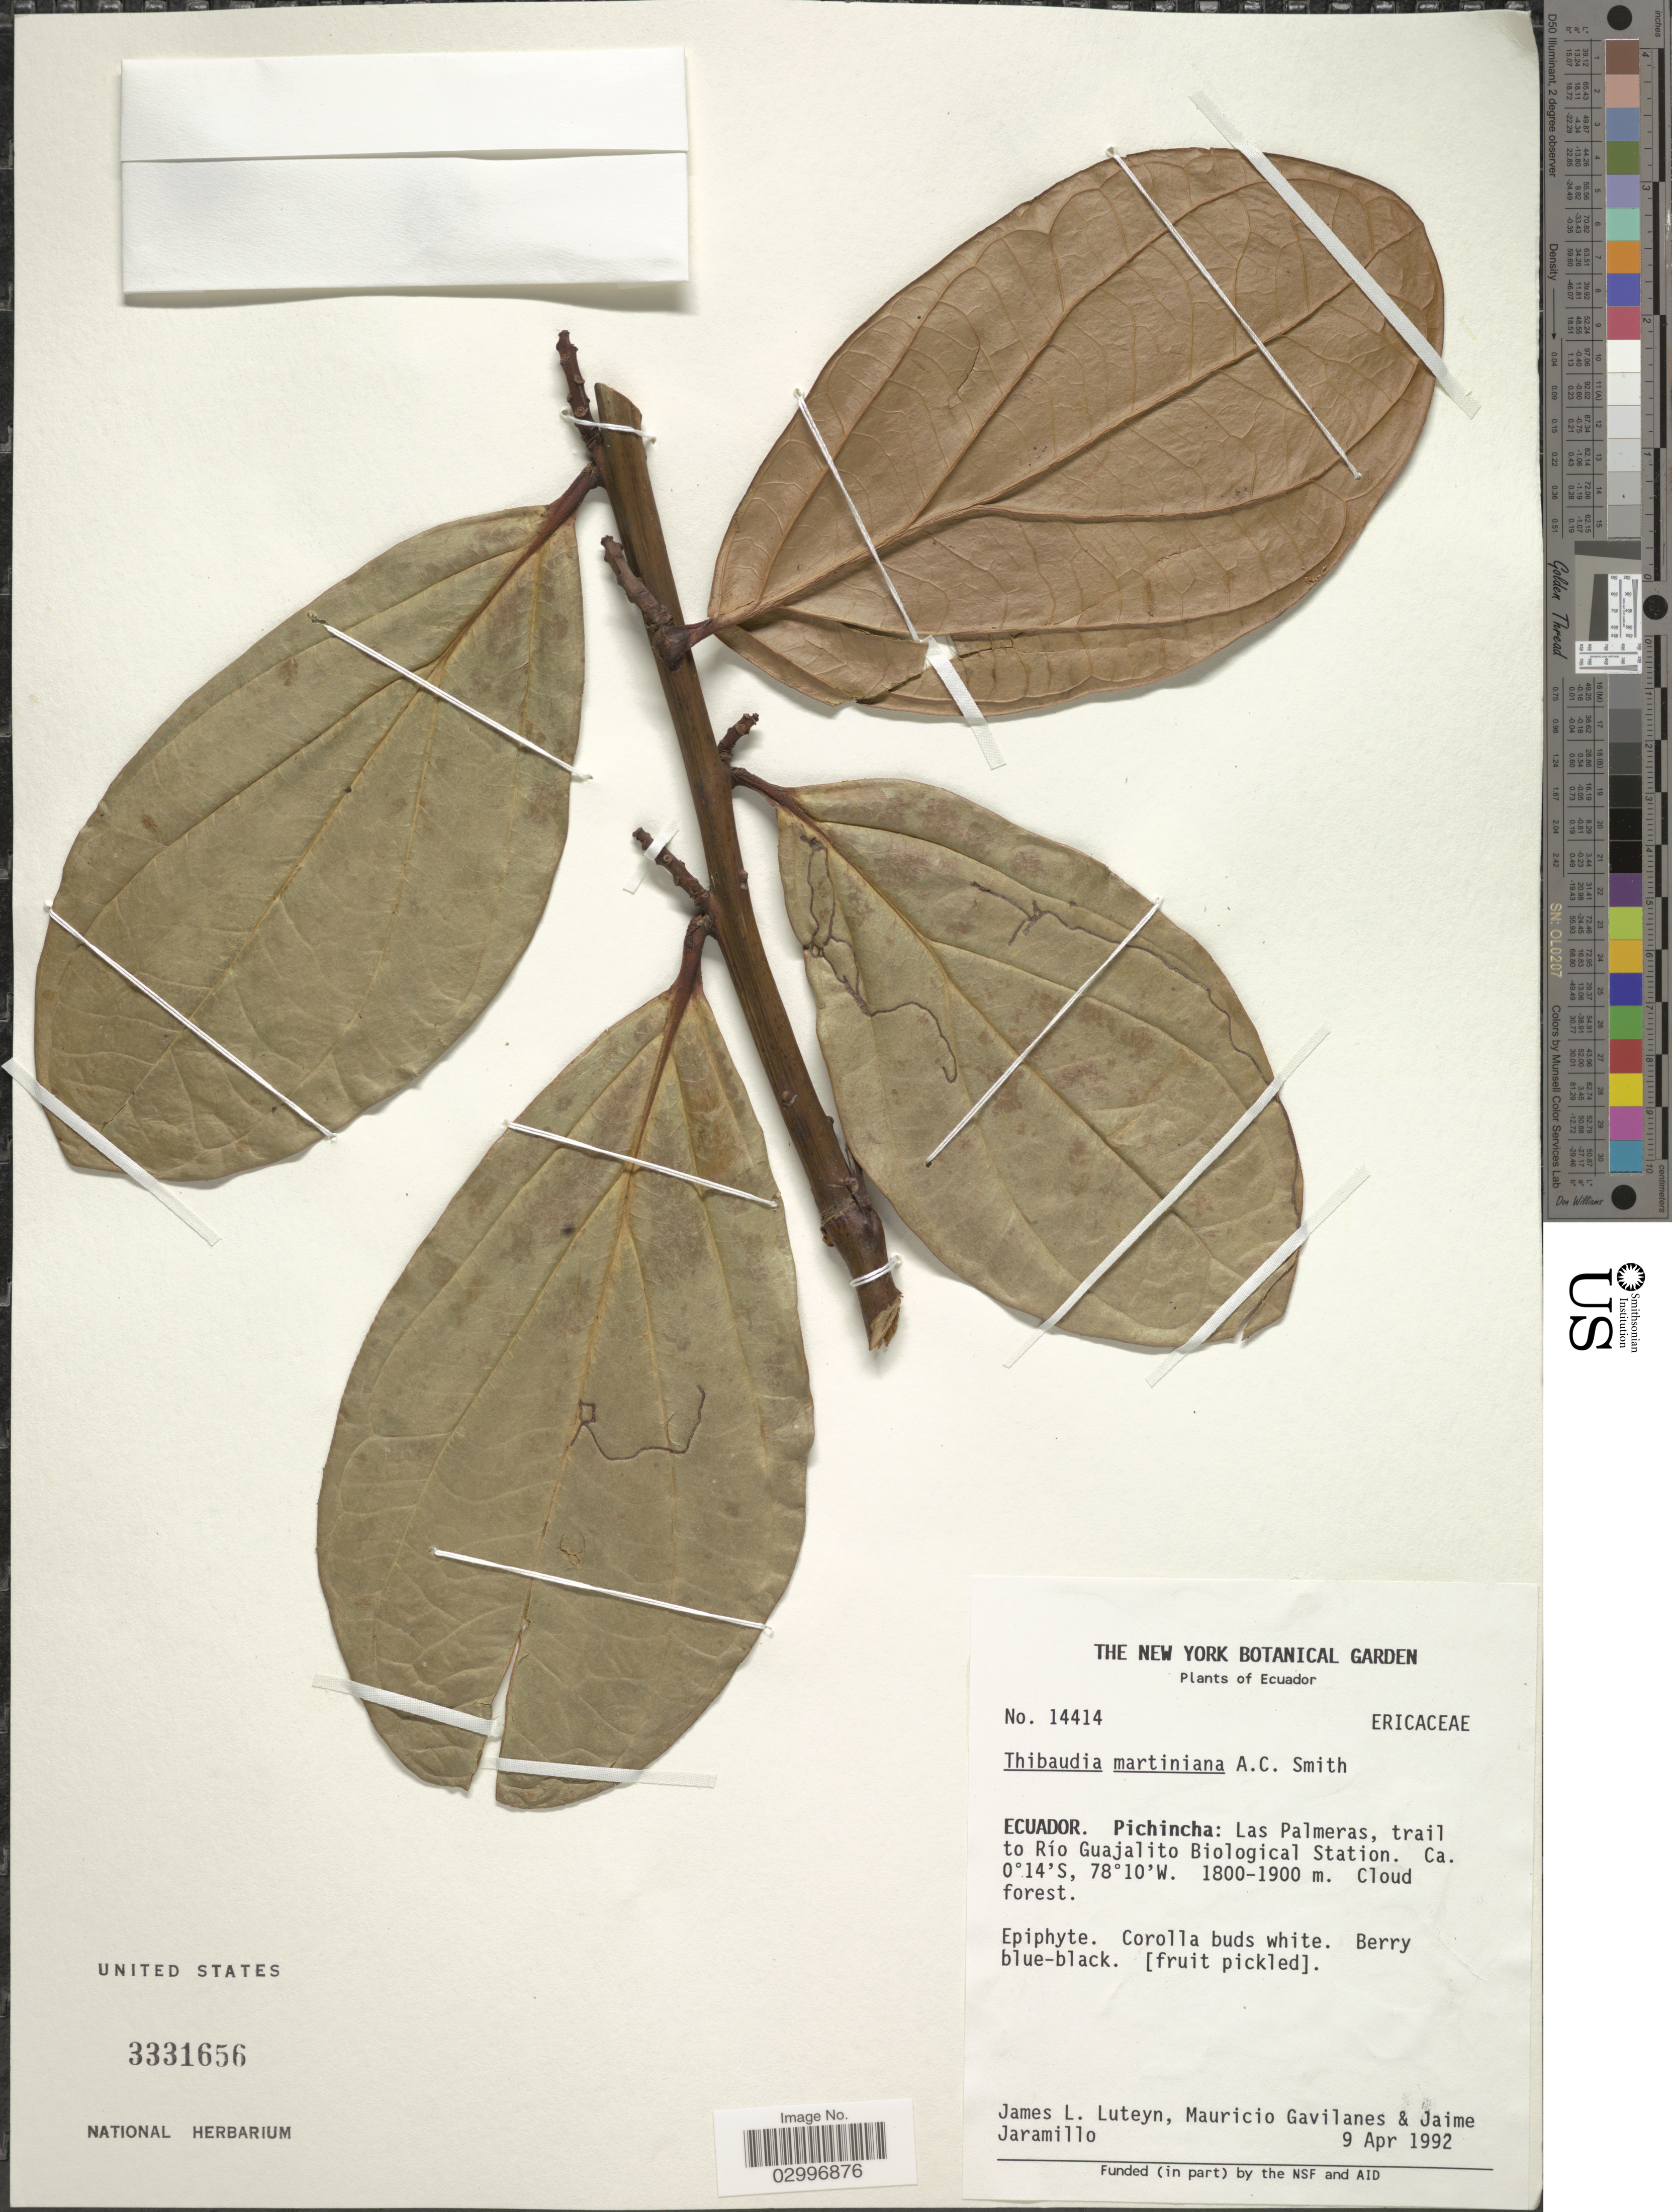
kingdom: Plantae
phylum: Tracheophyta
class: Magnoliopsida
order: Ericales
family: Ericaceae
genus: Thibaudia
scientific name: Thibaudia martiniana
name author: A.C. Sm.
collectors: J. Luteyn, M. Gavilanes & J. Jaramillo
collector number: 14414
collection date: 1992-04-09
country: Ecuador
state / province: Pichincha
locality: Las Palmeras, trail to Río Guajalito Biological Station.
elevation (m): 1800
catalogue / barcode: US 3331656